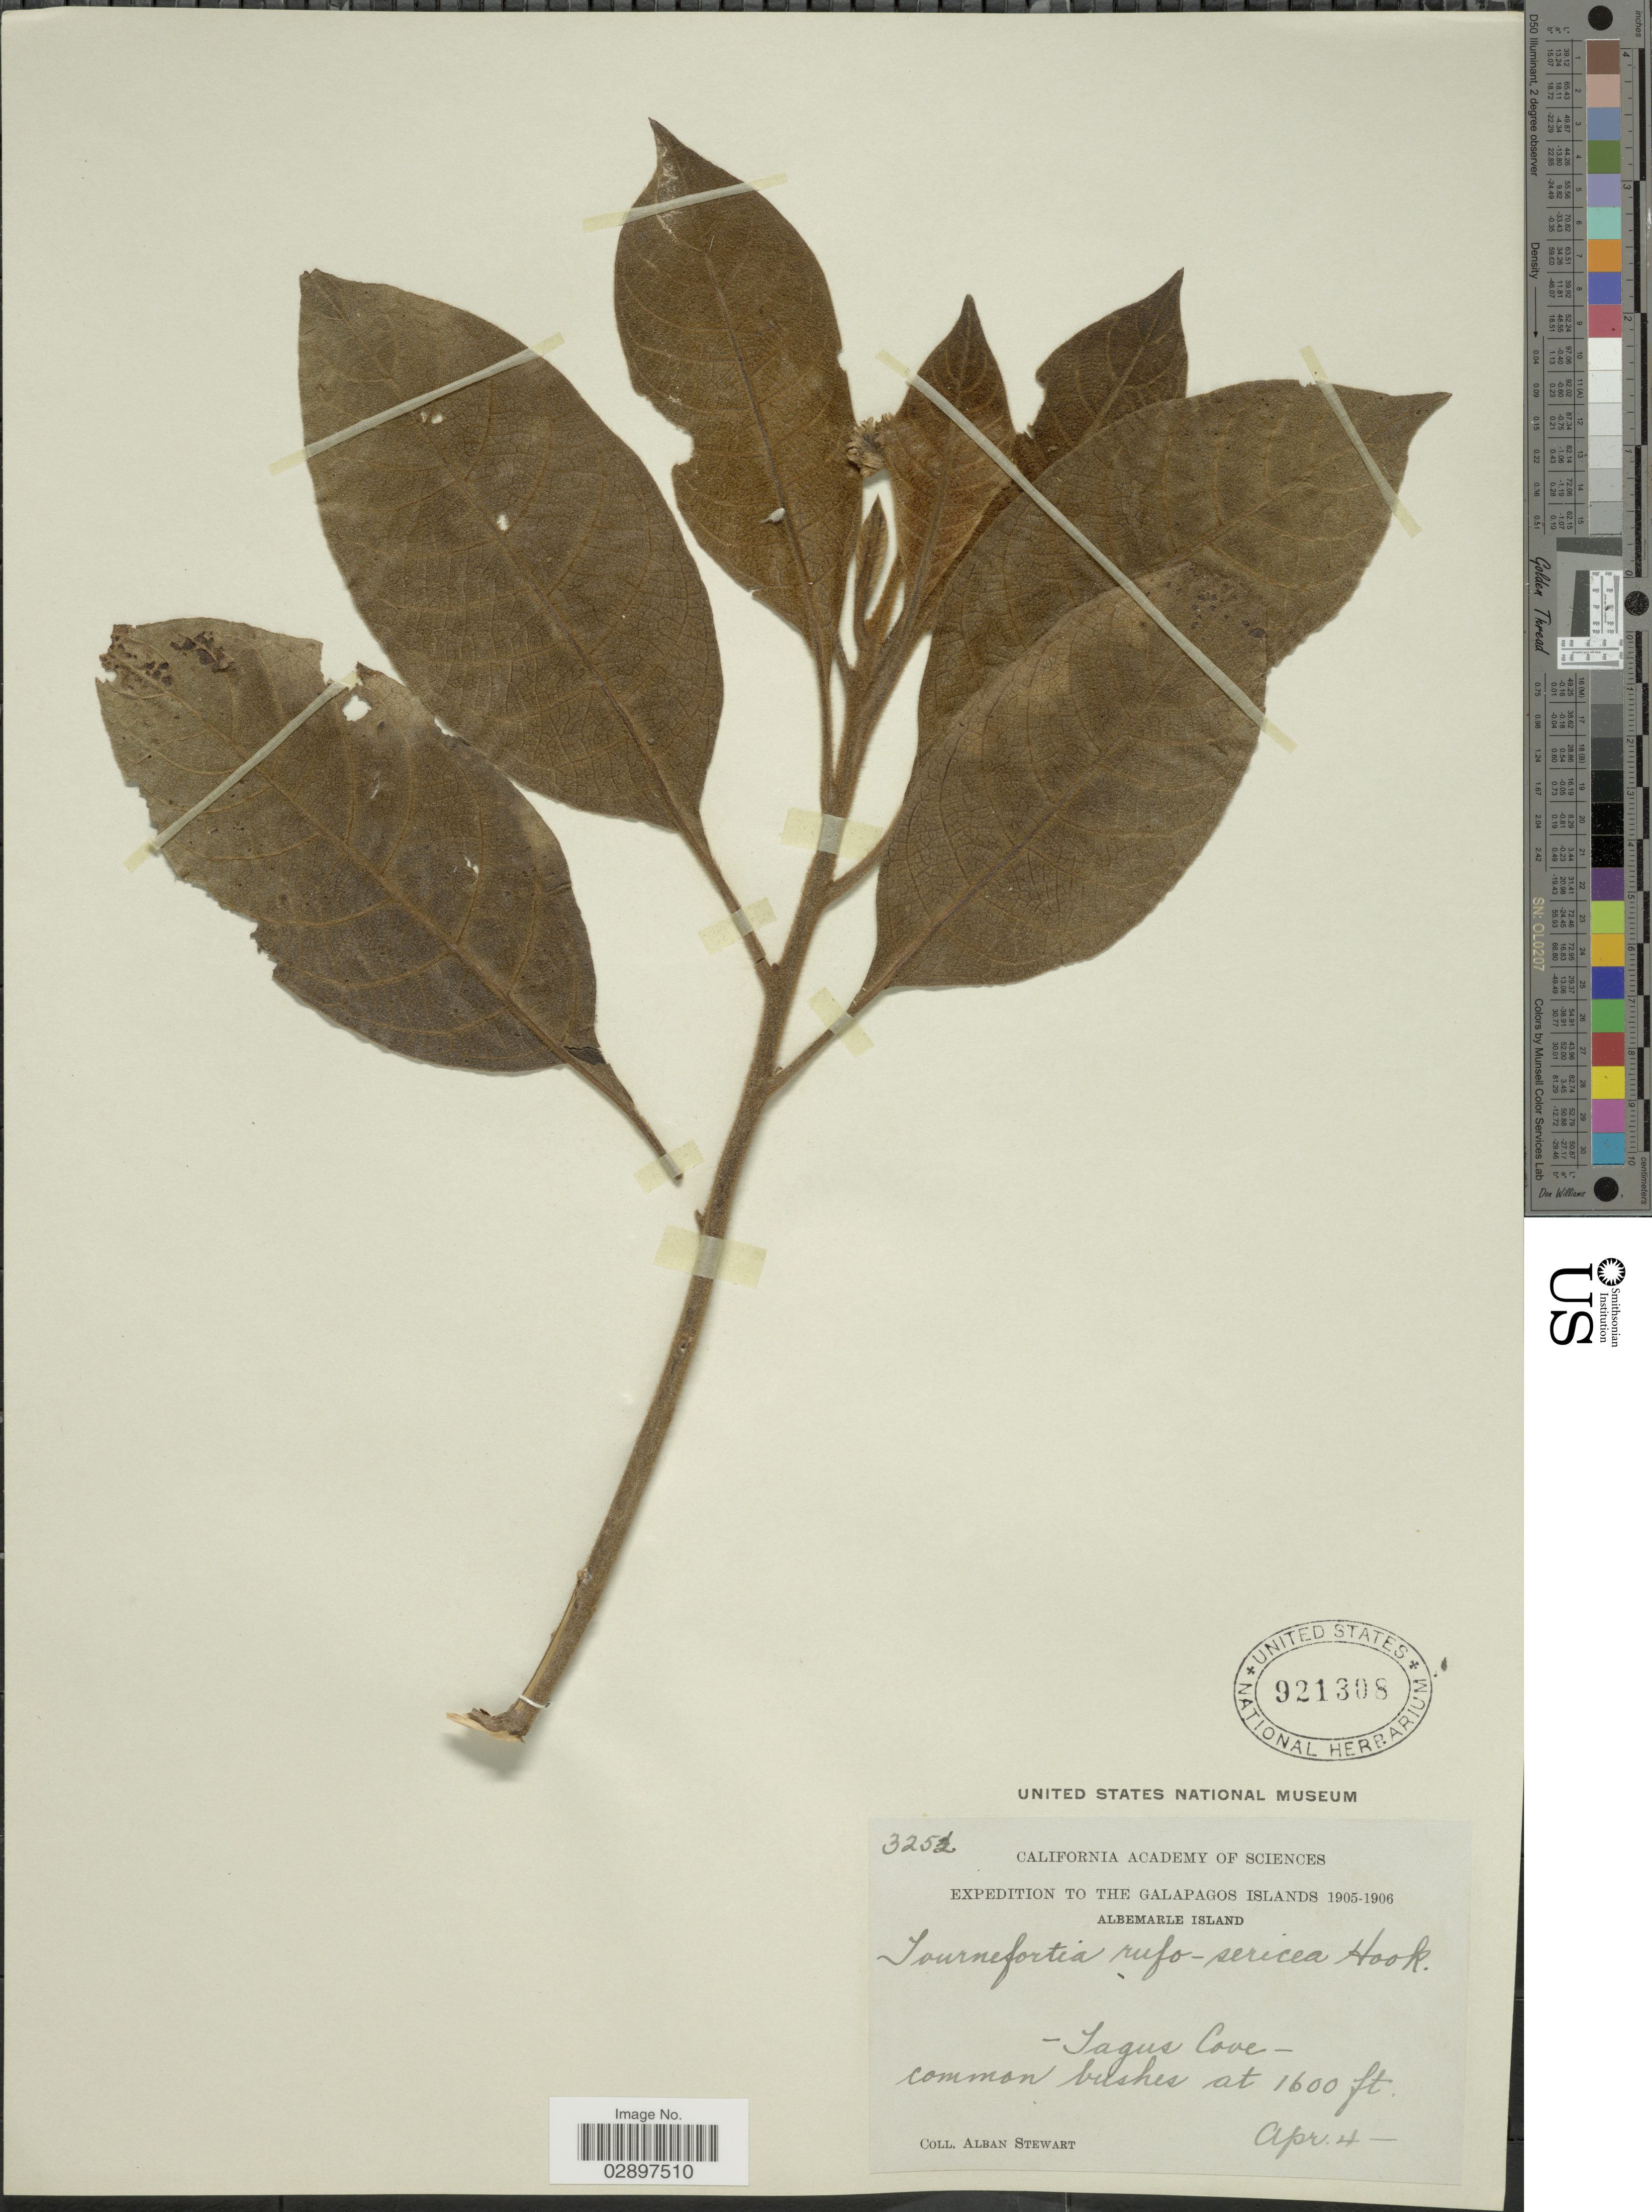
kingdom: Plantae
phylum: Tracheophyta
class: Magnoliopsida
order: Boraginales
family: Heliotropiaceae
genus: Tournefortia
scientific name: Tournefortia rufo-sericea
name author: Hook. f.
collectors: A. Stewart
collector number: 3252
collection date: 1905-04-04/1906-04-03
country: Ecuador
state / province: Colón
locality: The Galapagos Islands. Albemarle Island. Tagus Cove.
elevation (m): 488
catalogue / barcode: US 921308